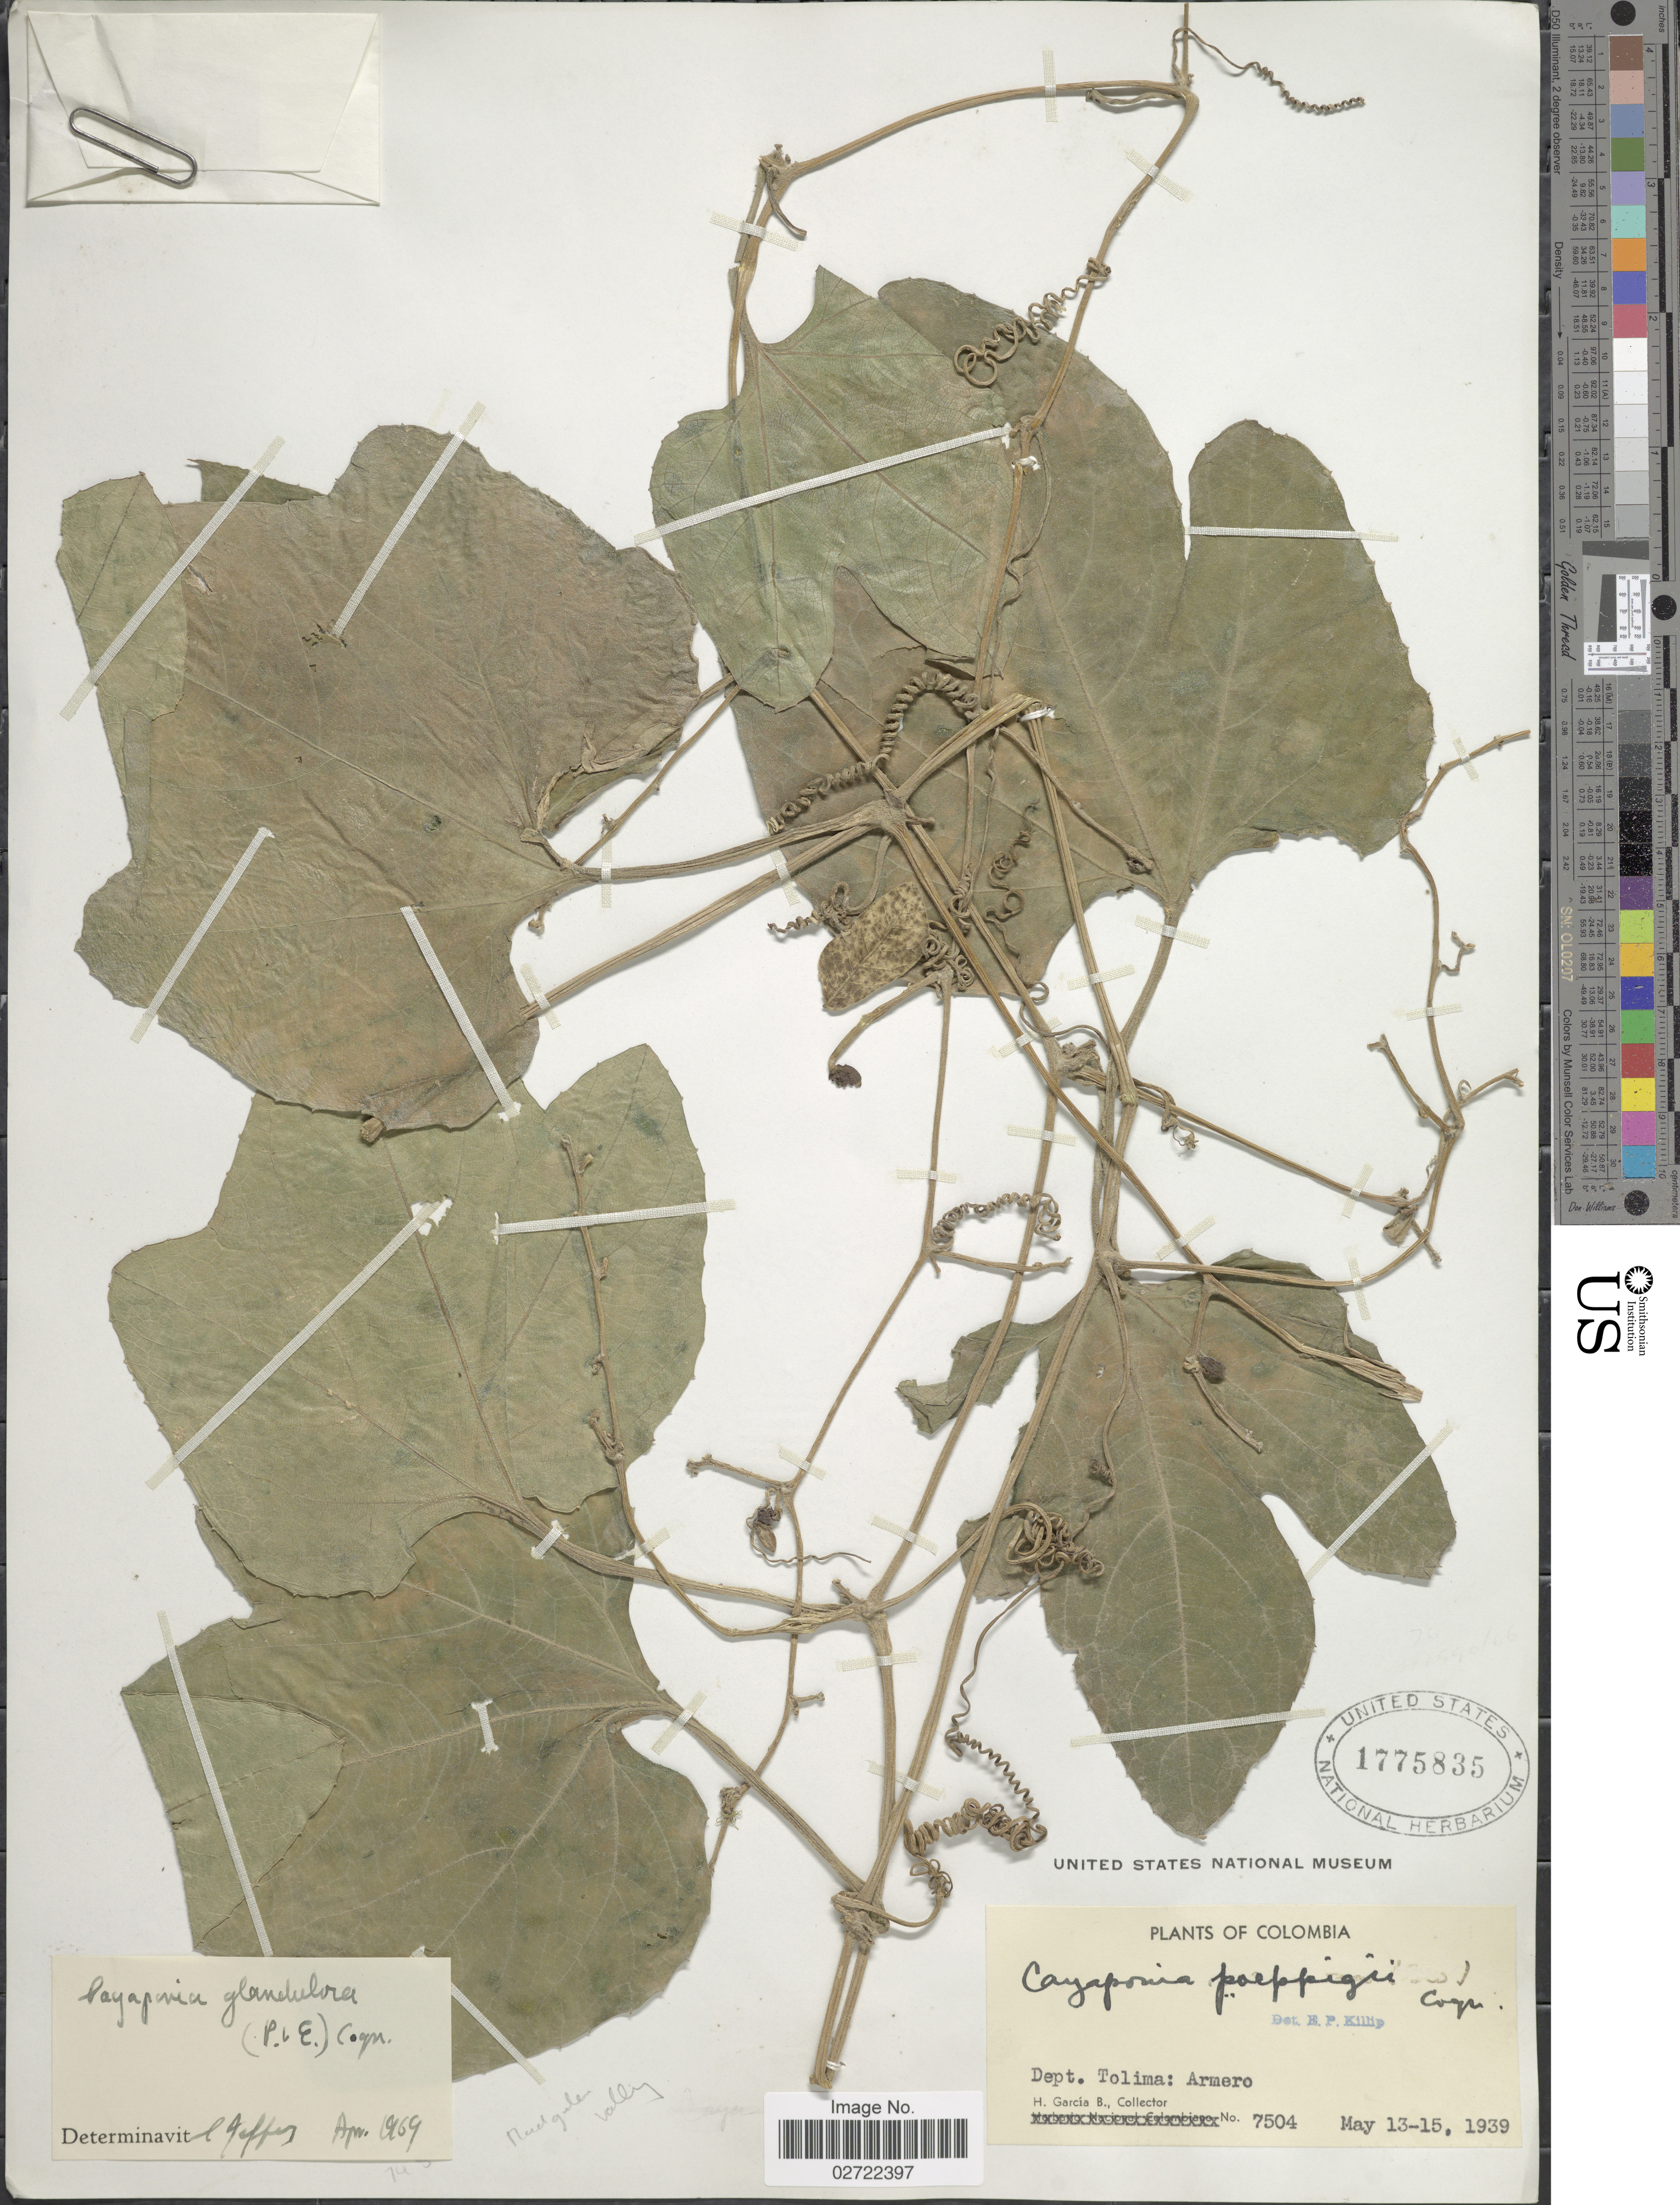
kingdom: Plantae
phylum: Tracheophyta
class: Magnoliopsida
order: Cucurbitales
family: Cucurbitaceae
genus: Cayaponia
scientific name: Cayaponia glandulosa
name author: (Poepp. & Endl.) Cogn.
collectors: H. García Barriga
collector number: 7504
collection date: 1939-05-13/1939-05-15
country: Colombia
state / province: Tolima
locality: Dept. Tolima: Armero.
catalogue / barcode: US 1775835